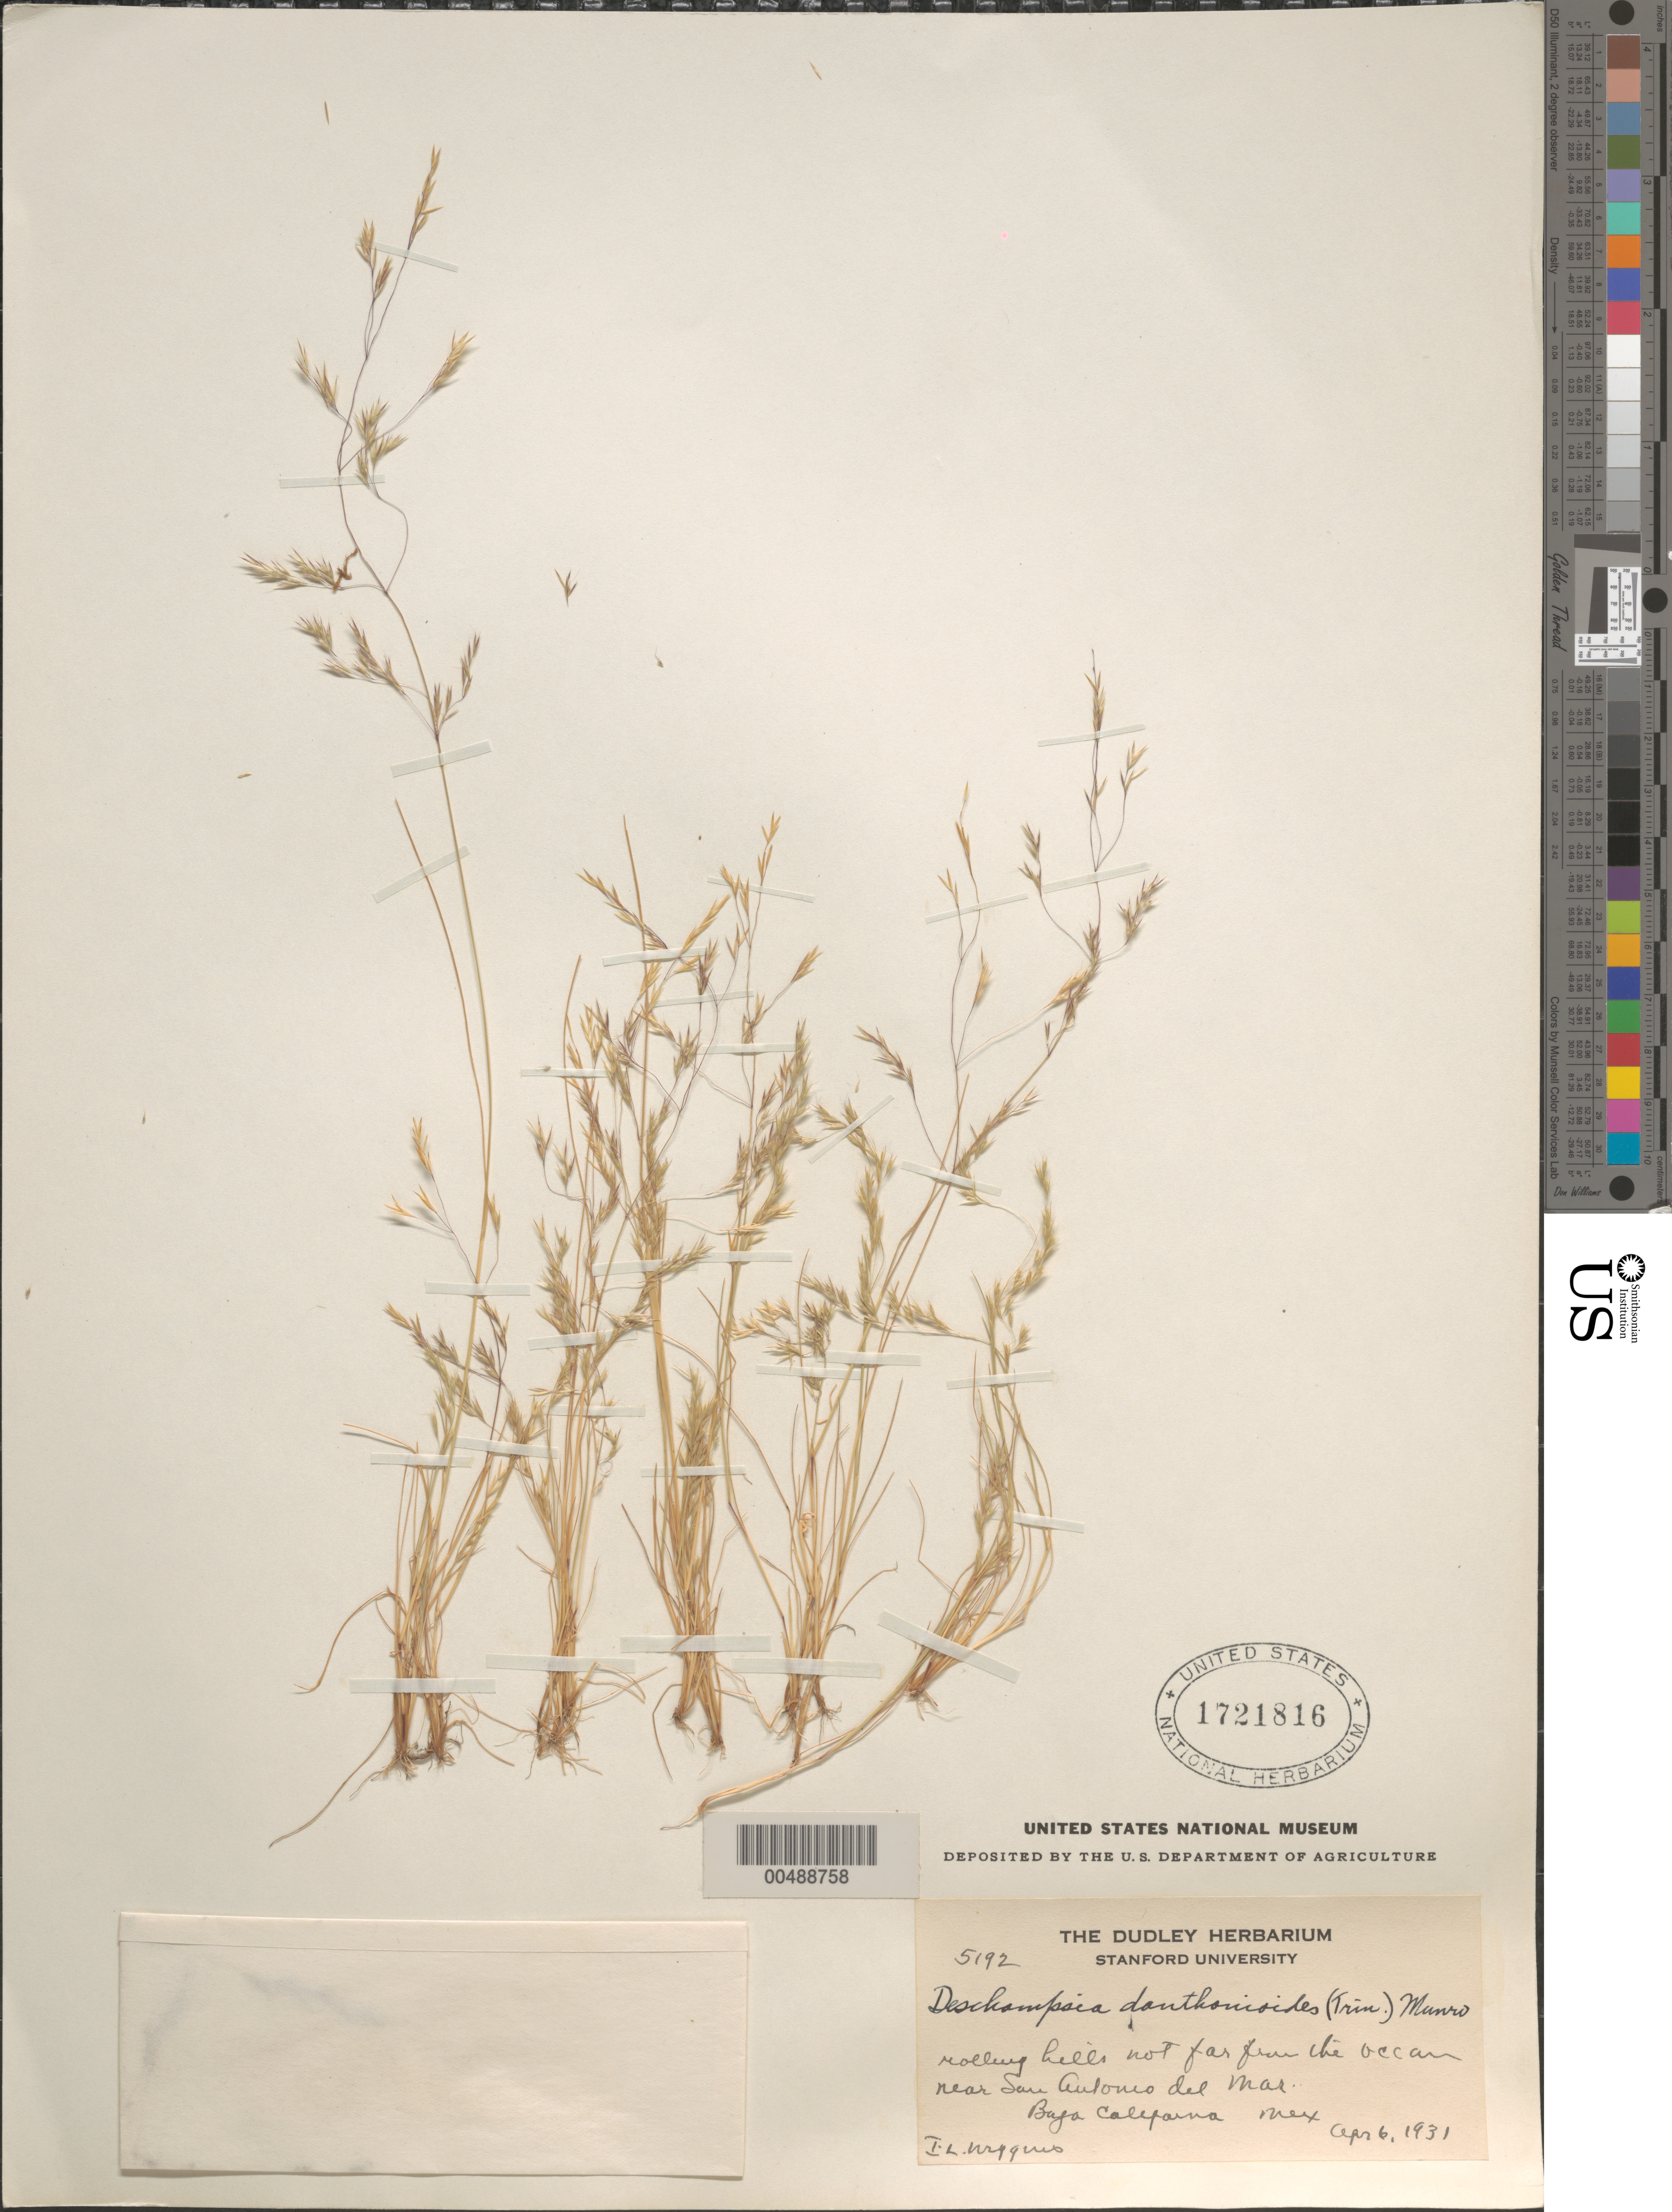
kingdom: Plantae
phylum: Tracheophyta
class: Liliopsida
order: Poales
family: Poaceae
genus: Deschampsia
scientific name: Deschampsia danthonioides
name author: (Trin.) Munro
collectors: I. L. Wiggins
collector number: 5192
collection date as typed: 6 Apr 1931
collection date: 1931-04-06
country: Mexico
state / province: Baja California Norte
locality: Near San Antonio del Mar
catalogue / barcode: US 1721816